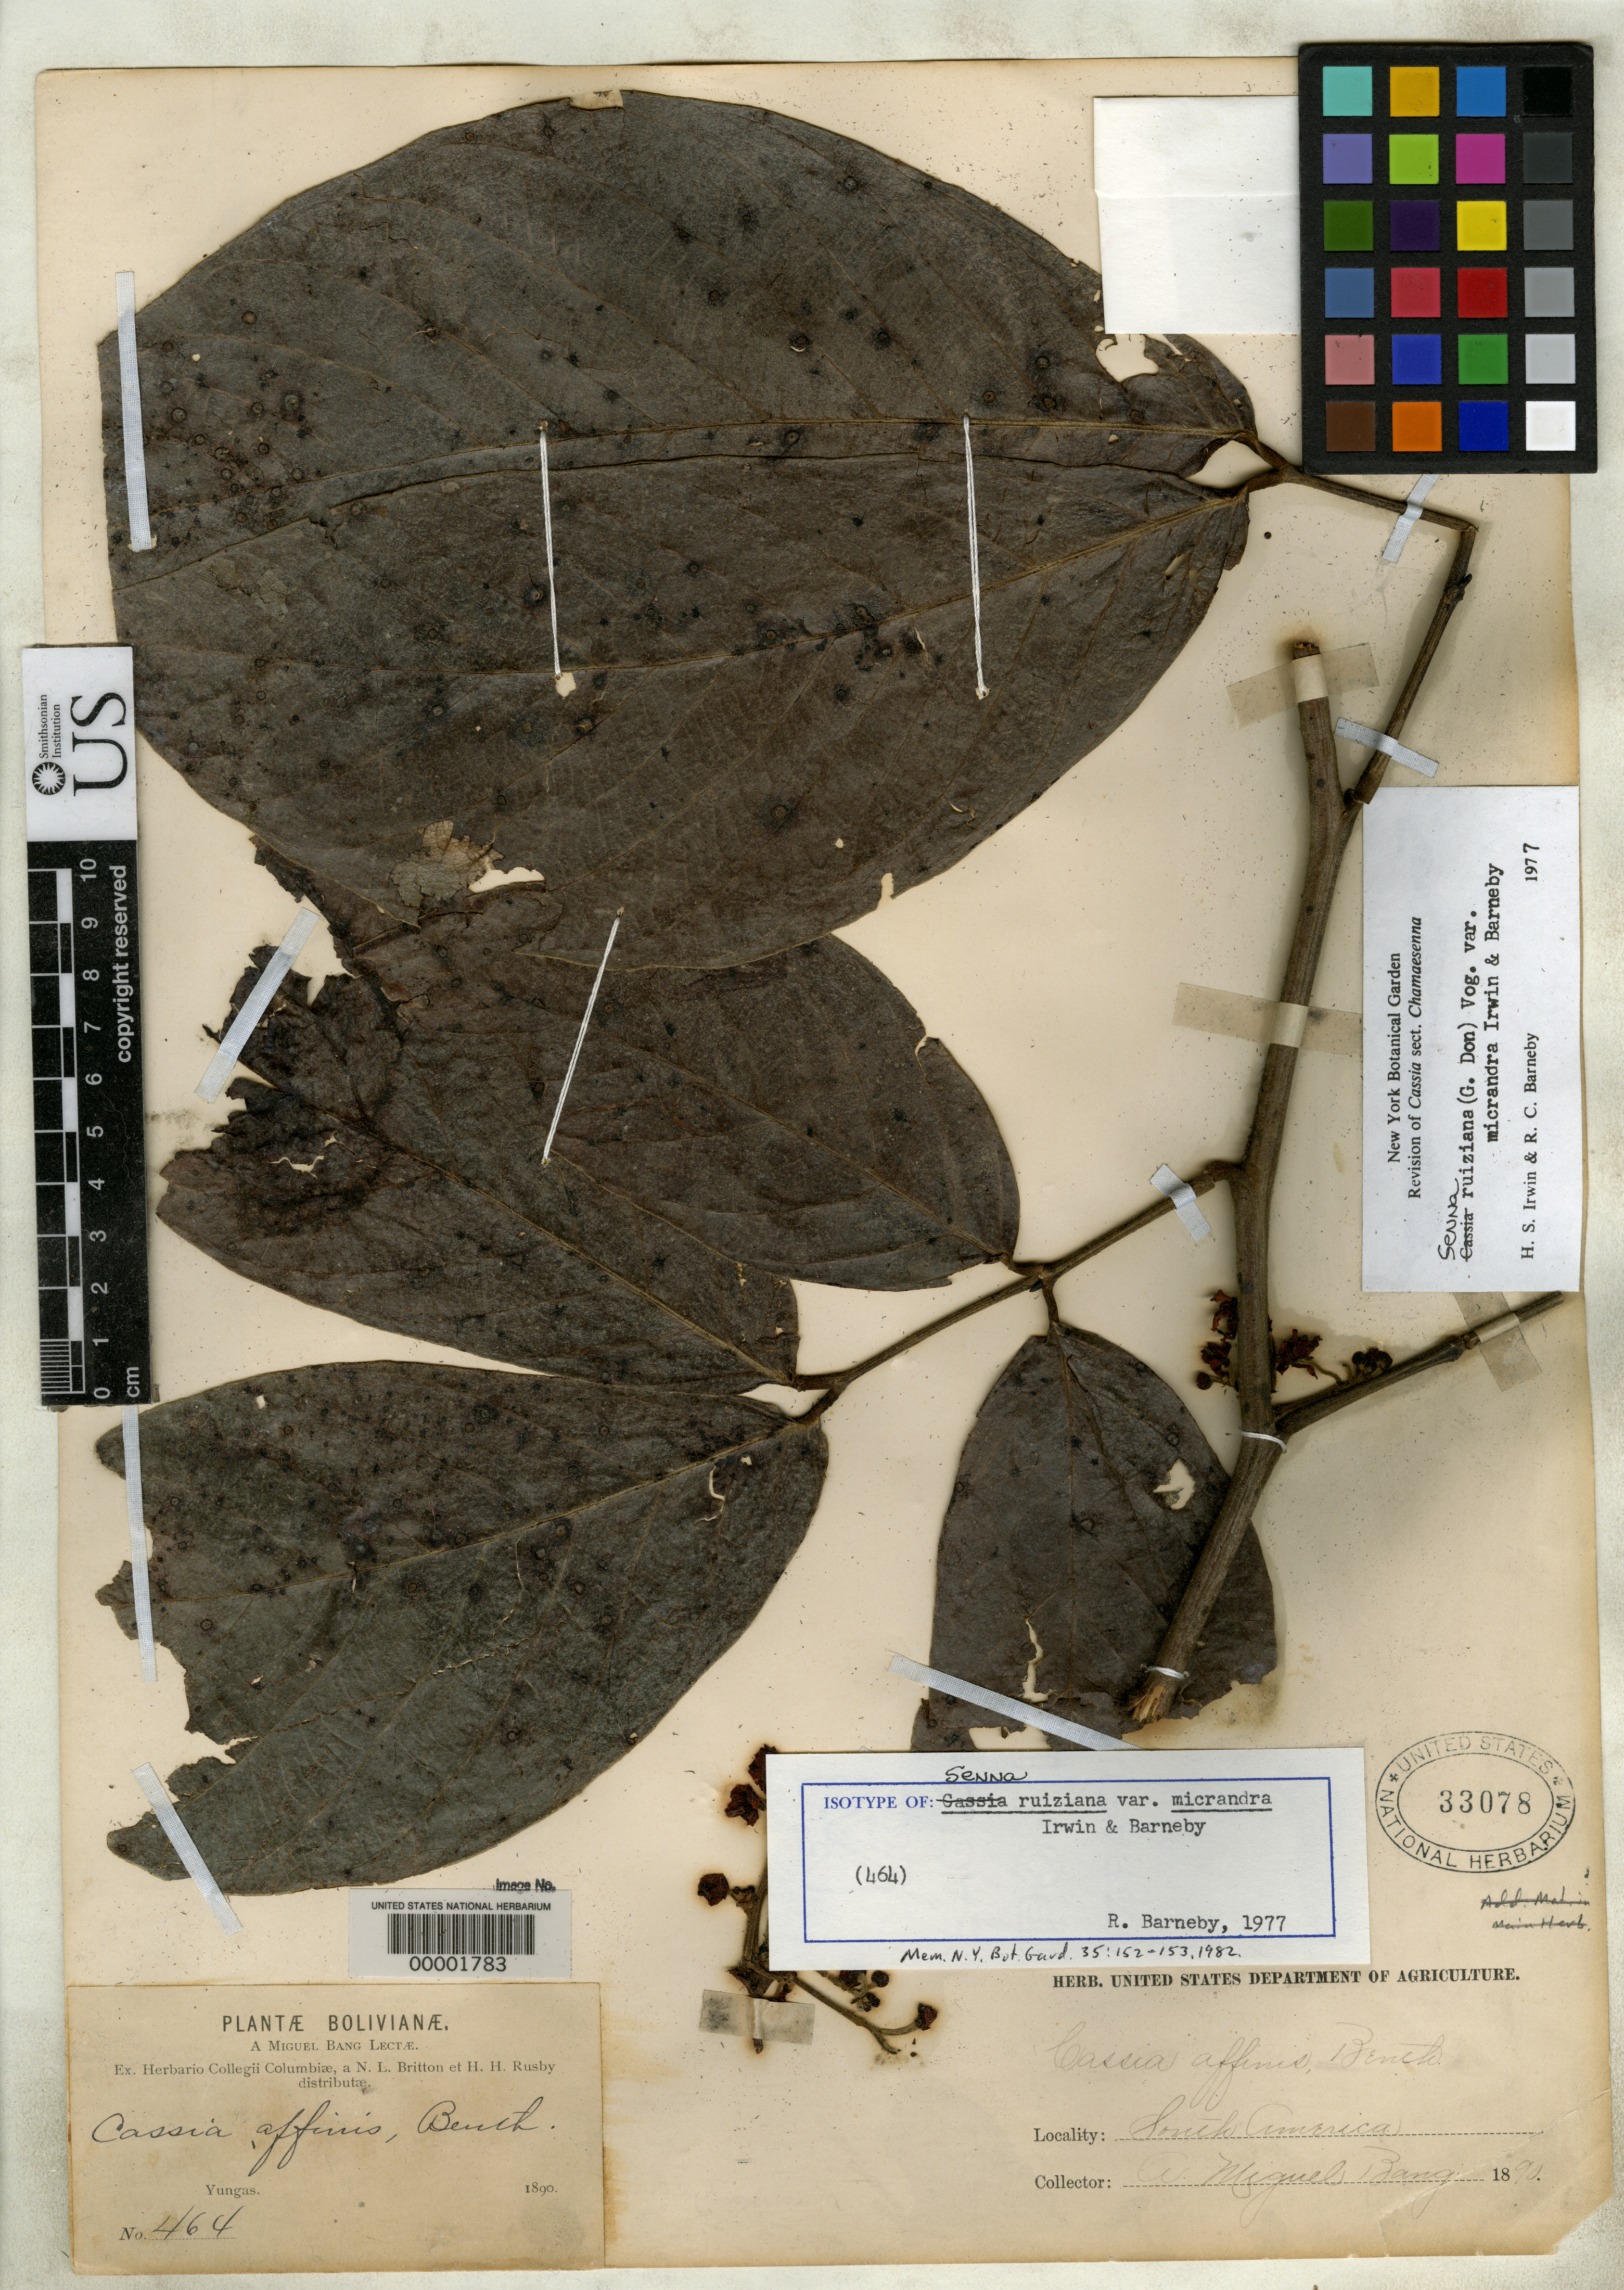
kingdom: Plantae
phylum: Tracheophyta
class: Magnoliopsida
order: Fabales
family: Fabaceae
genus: Senna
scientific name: Senna ruiziana var. micrandra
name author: H.S. Irwin & Barneby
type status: Isotype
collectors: M. Bang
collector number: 464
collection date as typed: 1890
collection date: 1890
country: Bolivia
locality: Yungas.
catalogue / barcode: US 33078